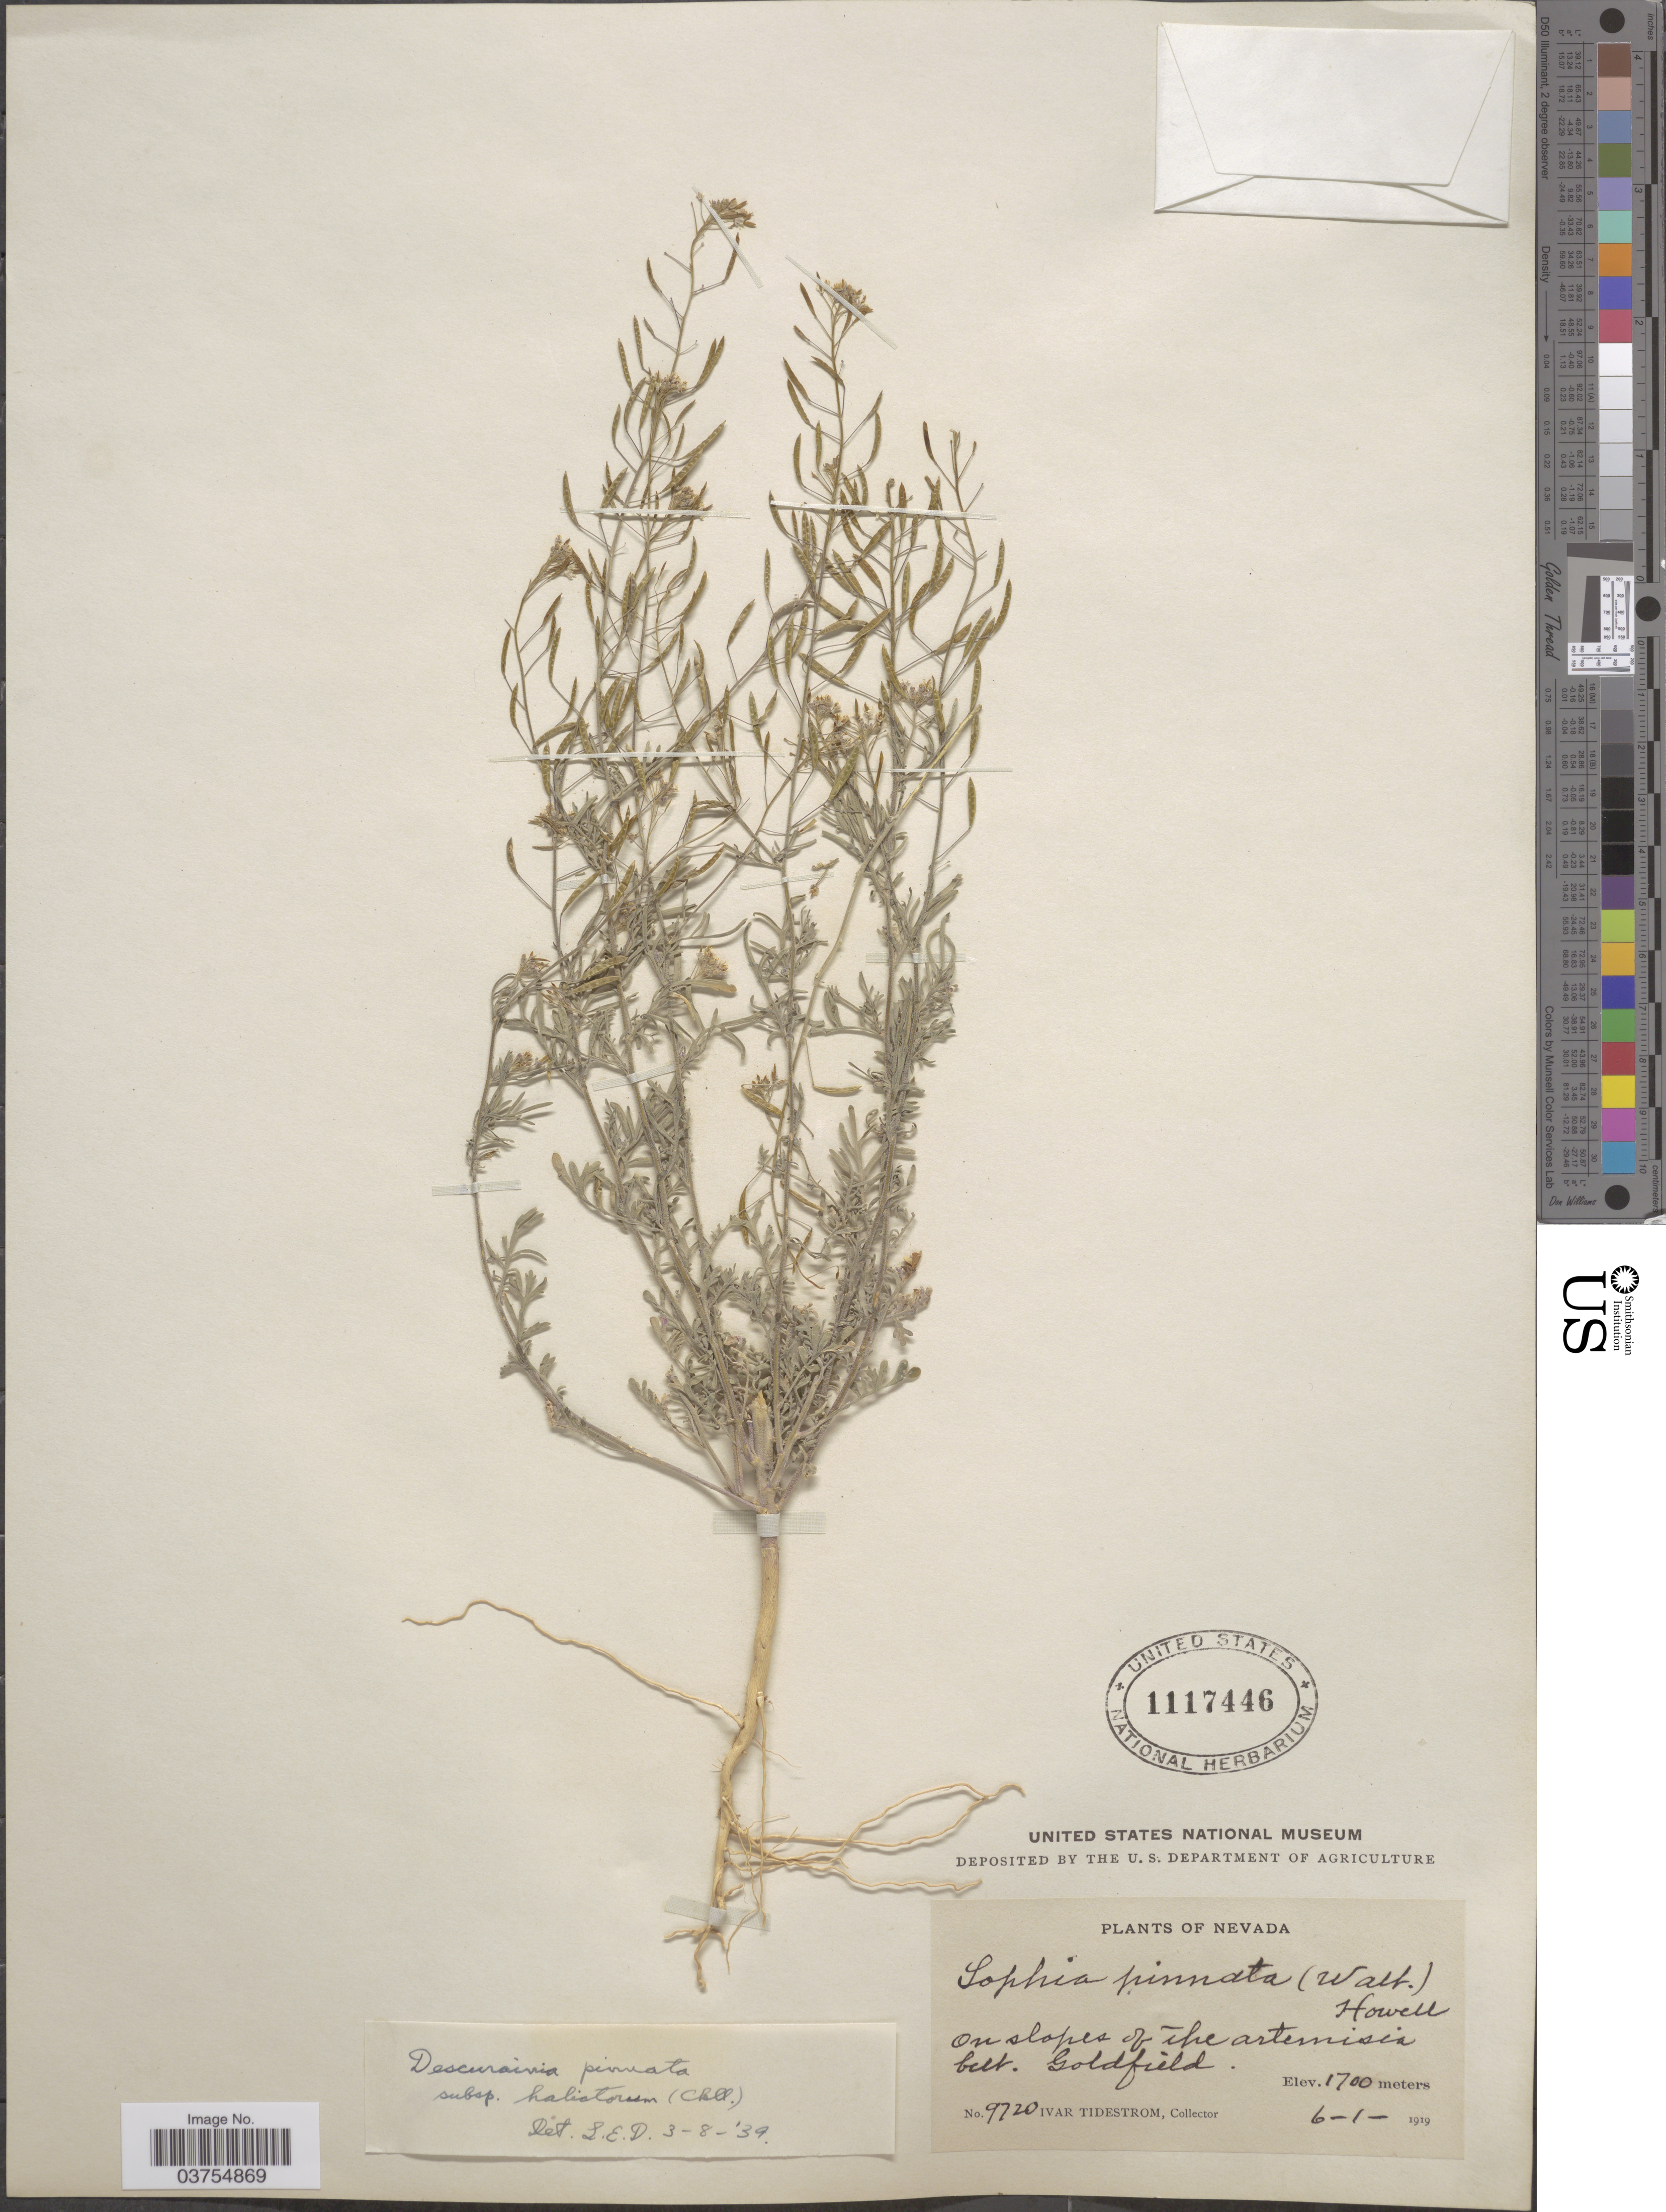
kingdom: Plantae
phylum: Tracheophyta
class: Magnoliopsida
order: Brassicales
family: Brassicaceae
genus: Descurainia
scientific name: Descurainia pinnata subsp. halictorum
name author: (Cockerell) Detling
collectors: I. F. Tidestrom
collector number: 9720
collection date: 1919-06-01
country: United States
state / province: Nevada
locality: On slopes of the artemisia belt. Goldfield.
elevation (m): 1700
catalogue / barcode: US 1117446